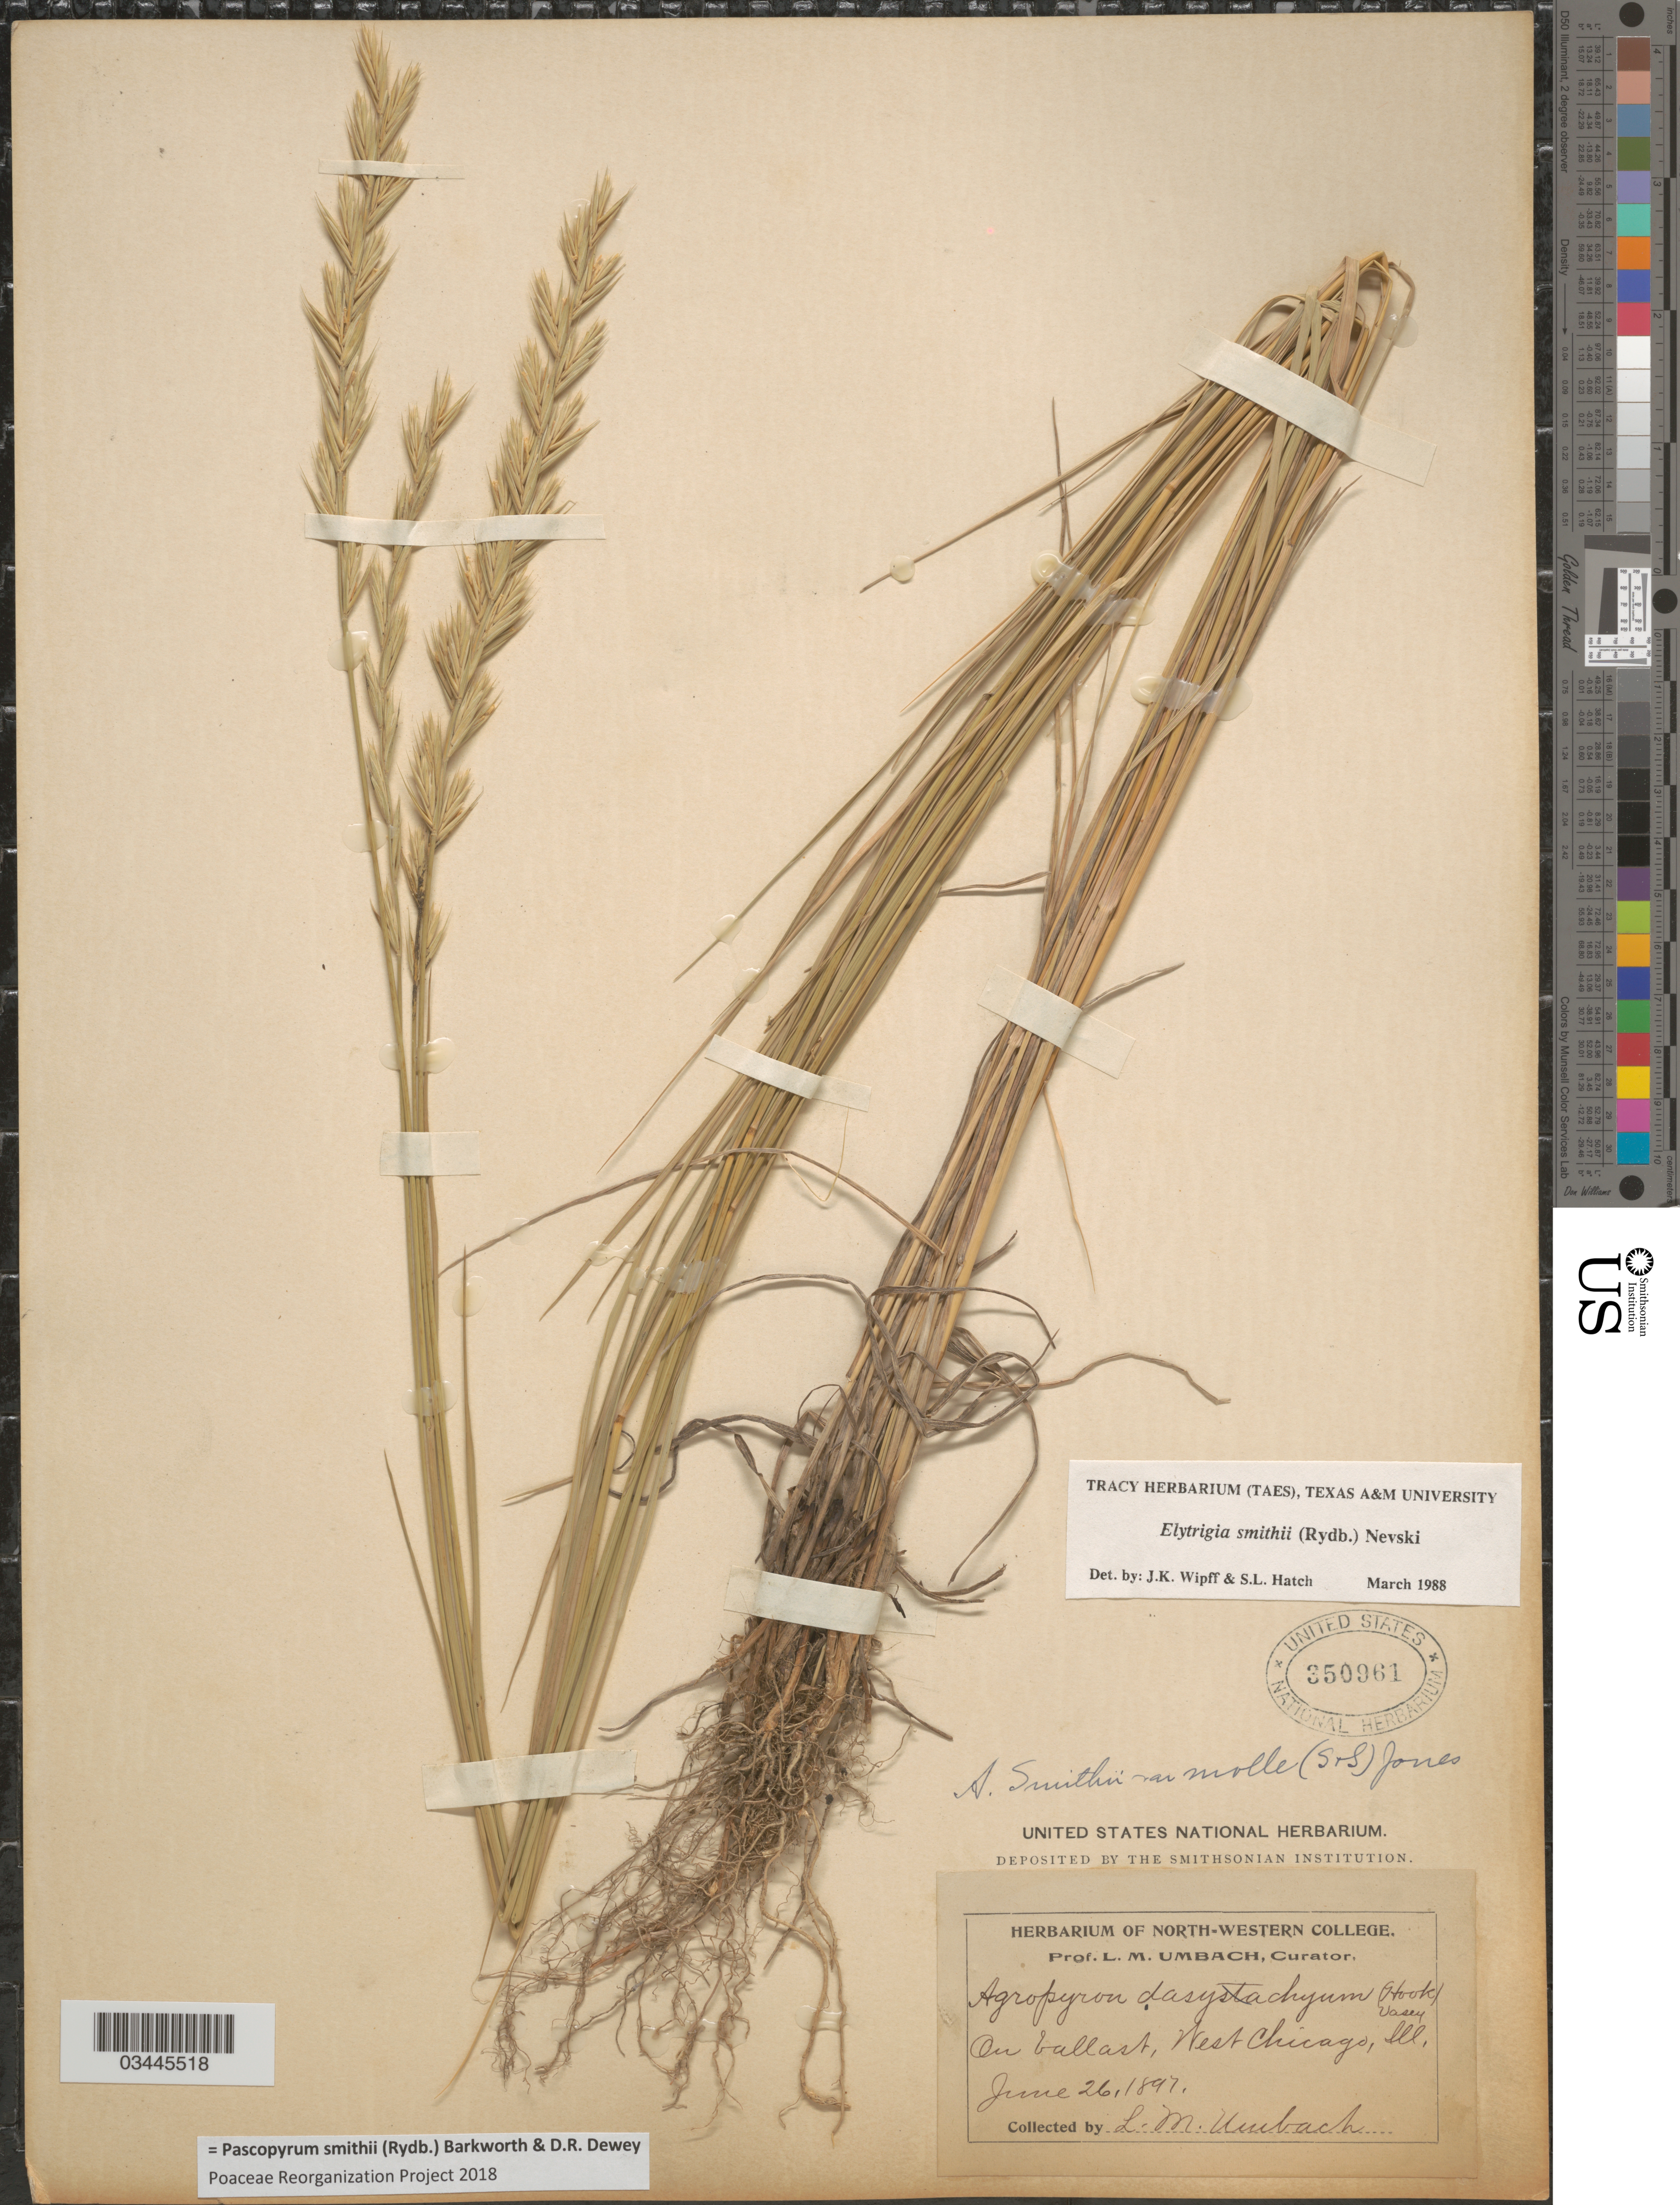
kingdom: Plantae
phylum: Tracheophyta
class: Liliopsida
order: Poales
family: Poaceae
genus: Pascopyrum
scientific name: Pascopyrum smithii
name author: (Rydb.) Barkworth & Dewey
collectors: L. M. Umbach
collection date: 1897-06-26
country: United States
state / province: Illinois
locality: On ballast, West Chicago.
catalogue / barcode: US 350961